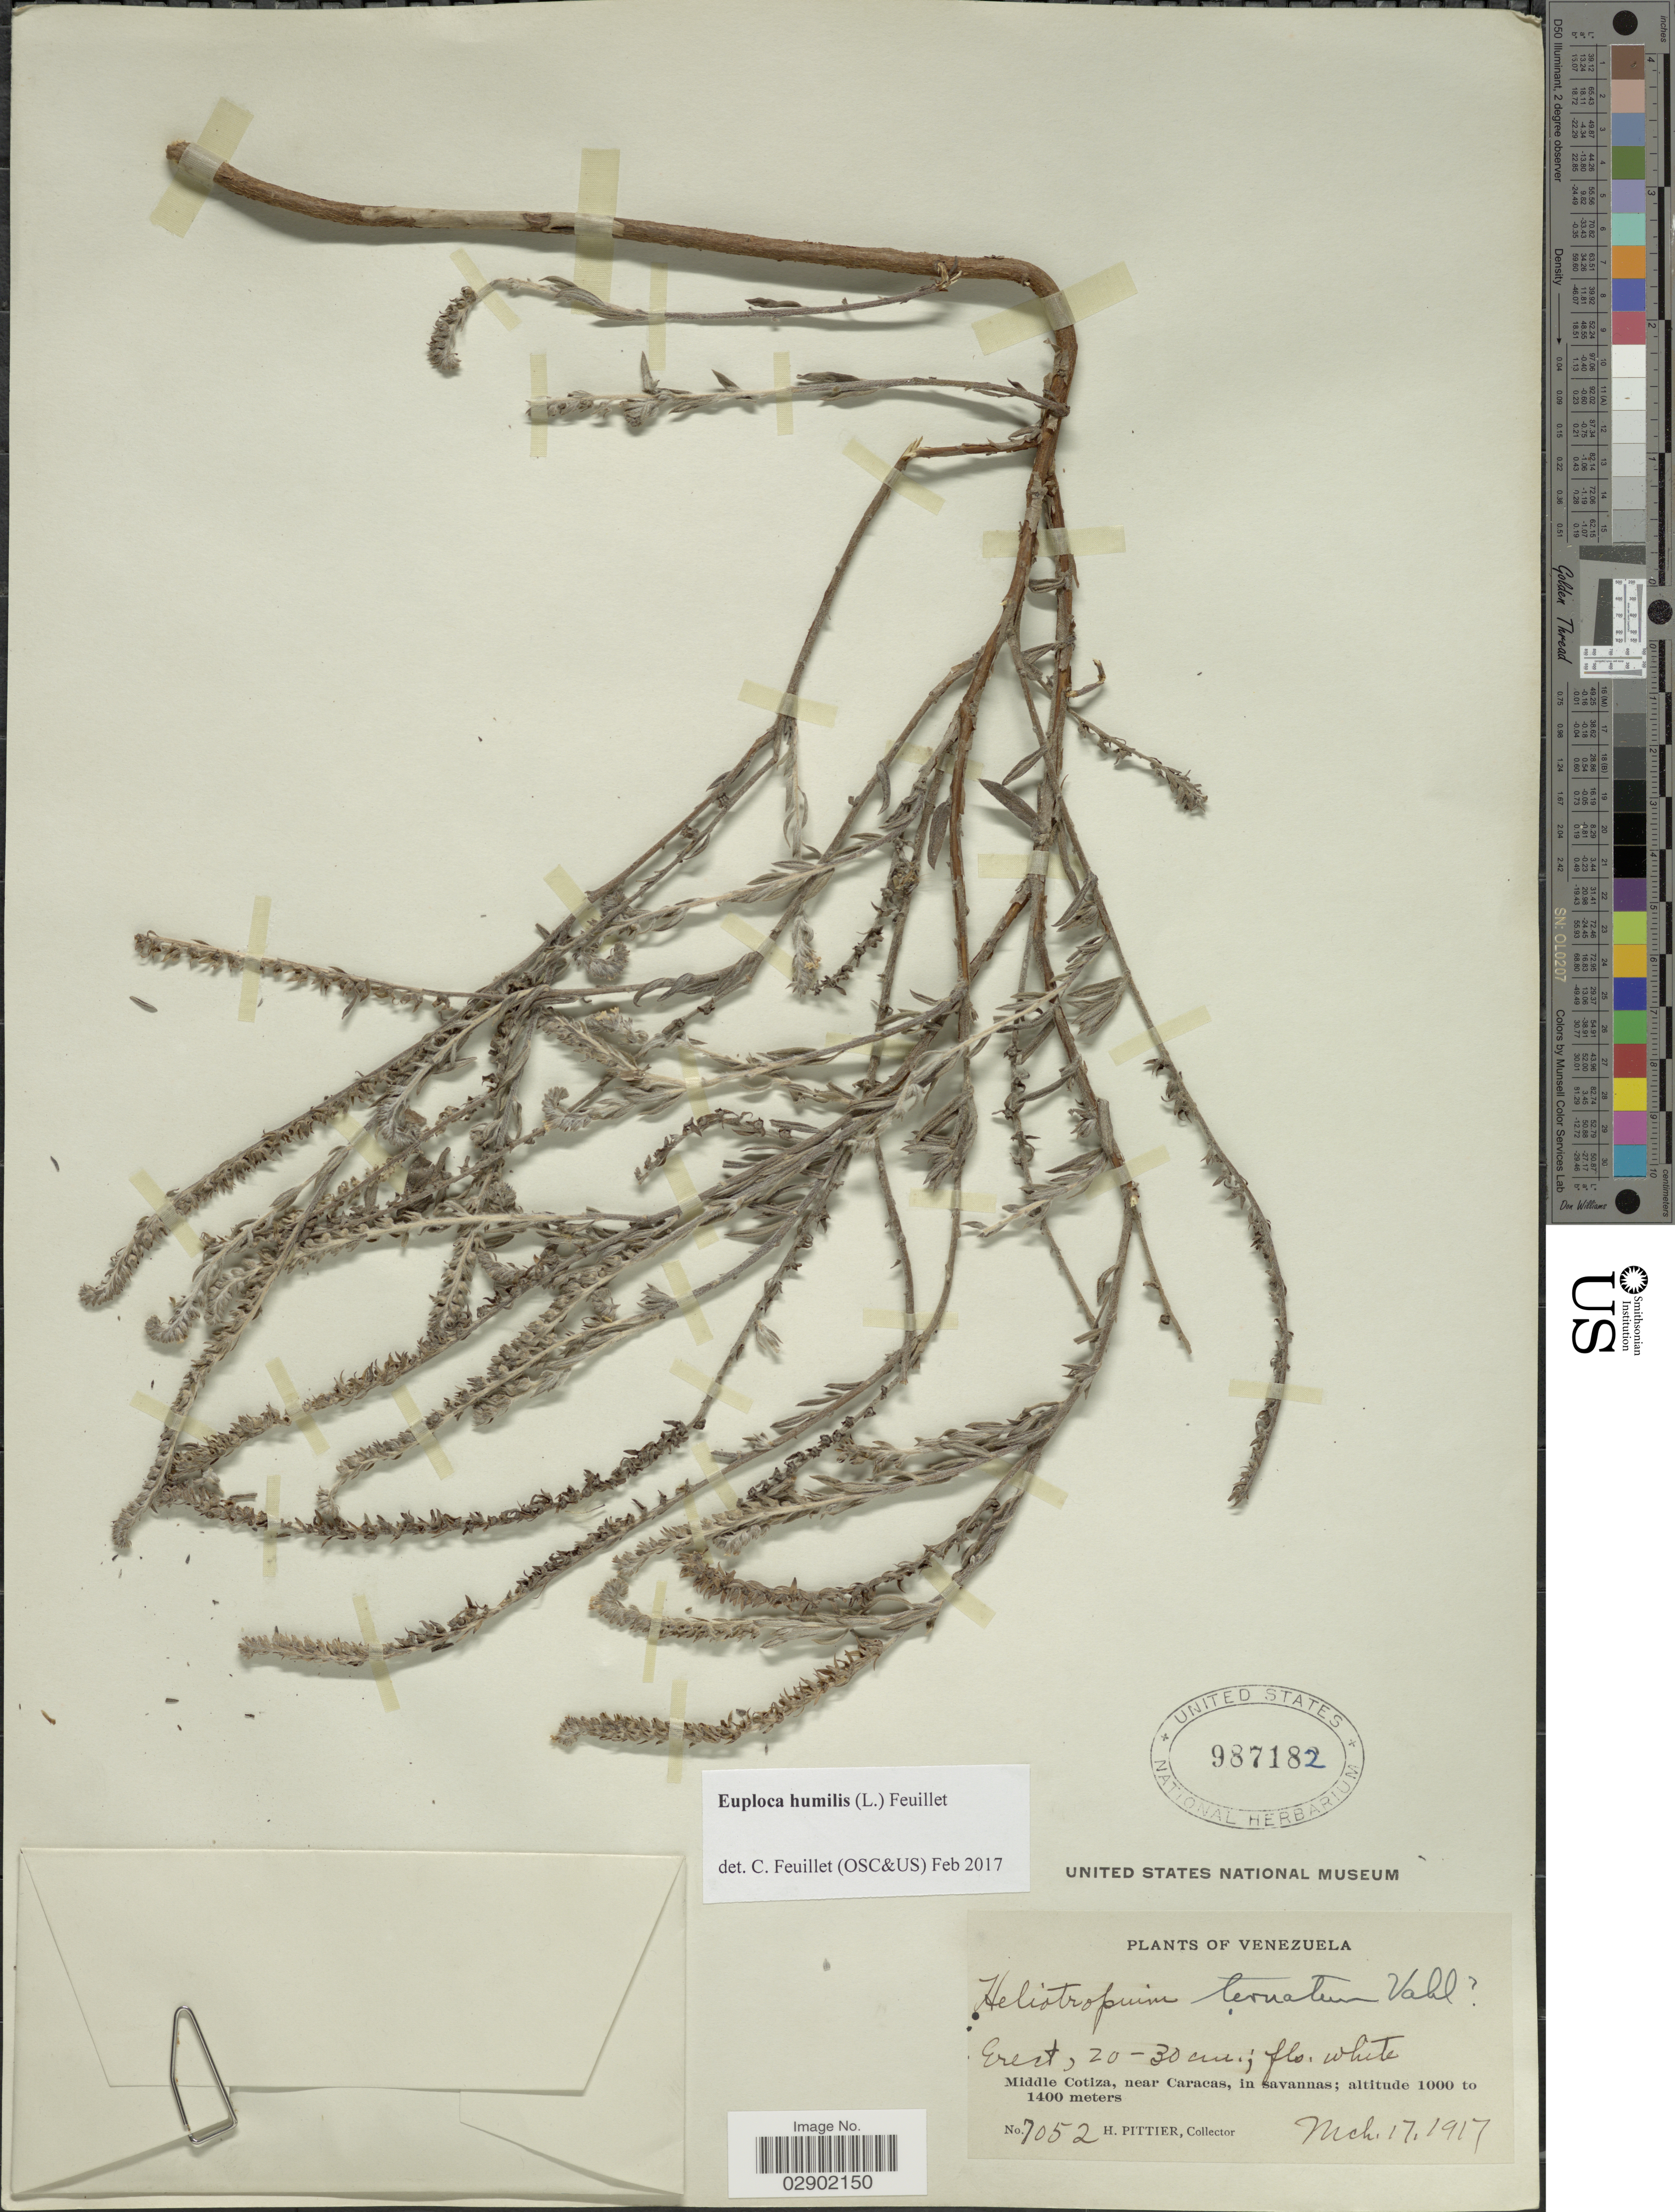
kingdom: Plantae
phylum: Tracheophyta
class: Magnoliopsida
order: Boraginales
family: Heliotropiaceae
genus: Euploca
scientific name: Euploca humilis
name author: (L.) Feuillet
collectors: H. F. Pittier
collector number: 7052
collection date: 1917-03-17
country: Venezuela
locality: Middle Cotiza, near Caracas, in savannas.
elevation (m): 1000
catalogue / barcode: US 987182